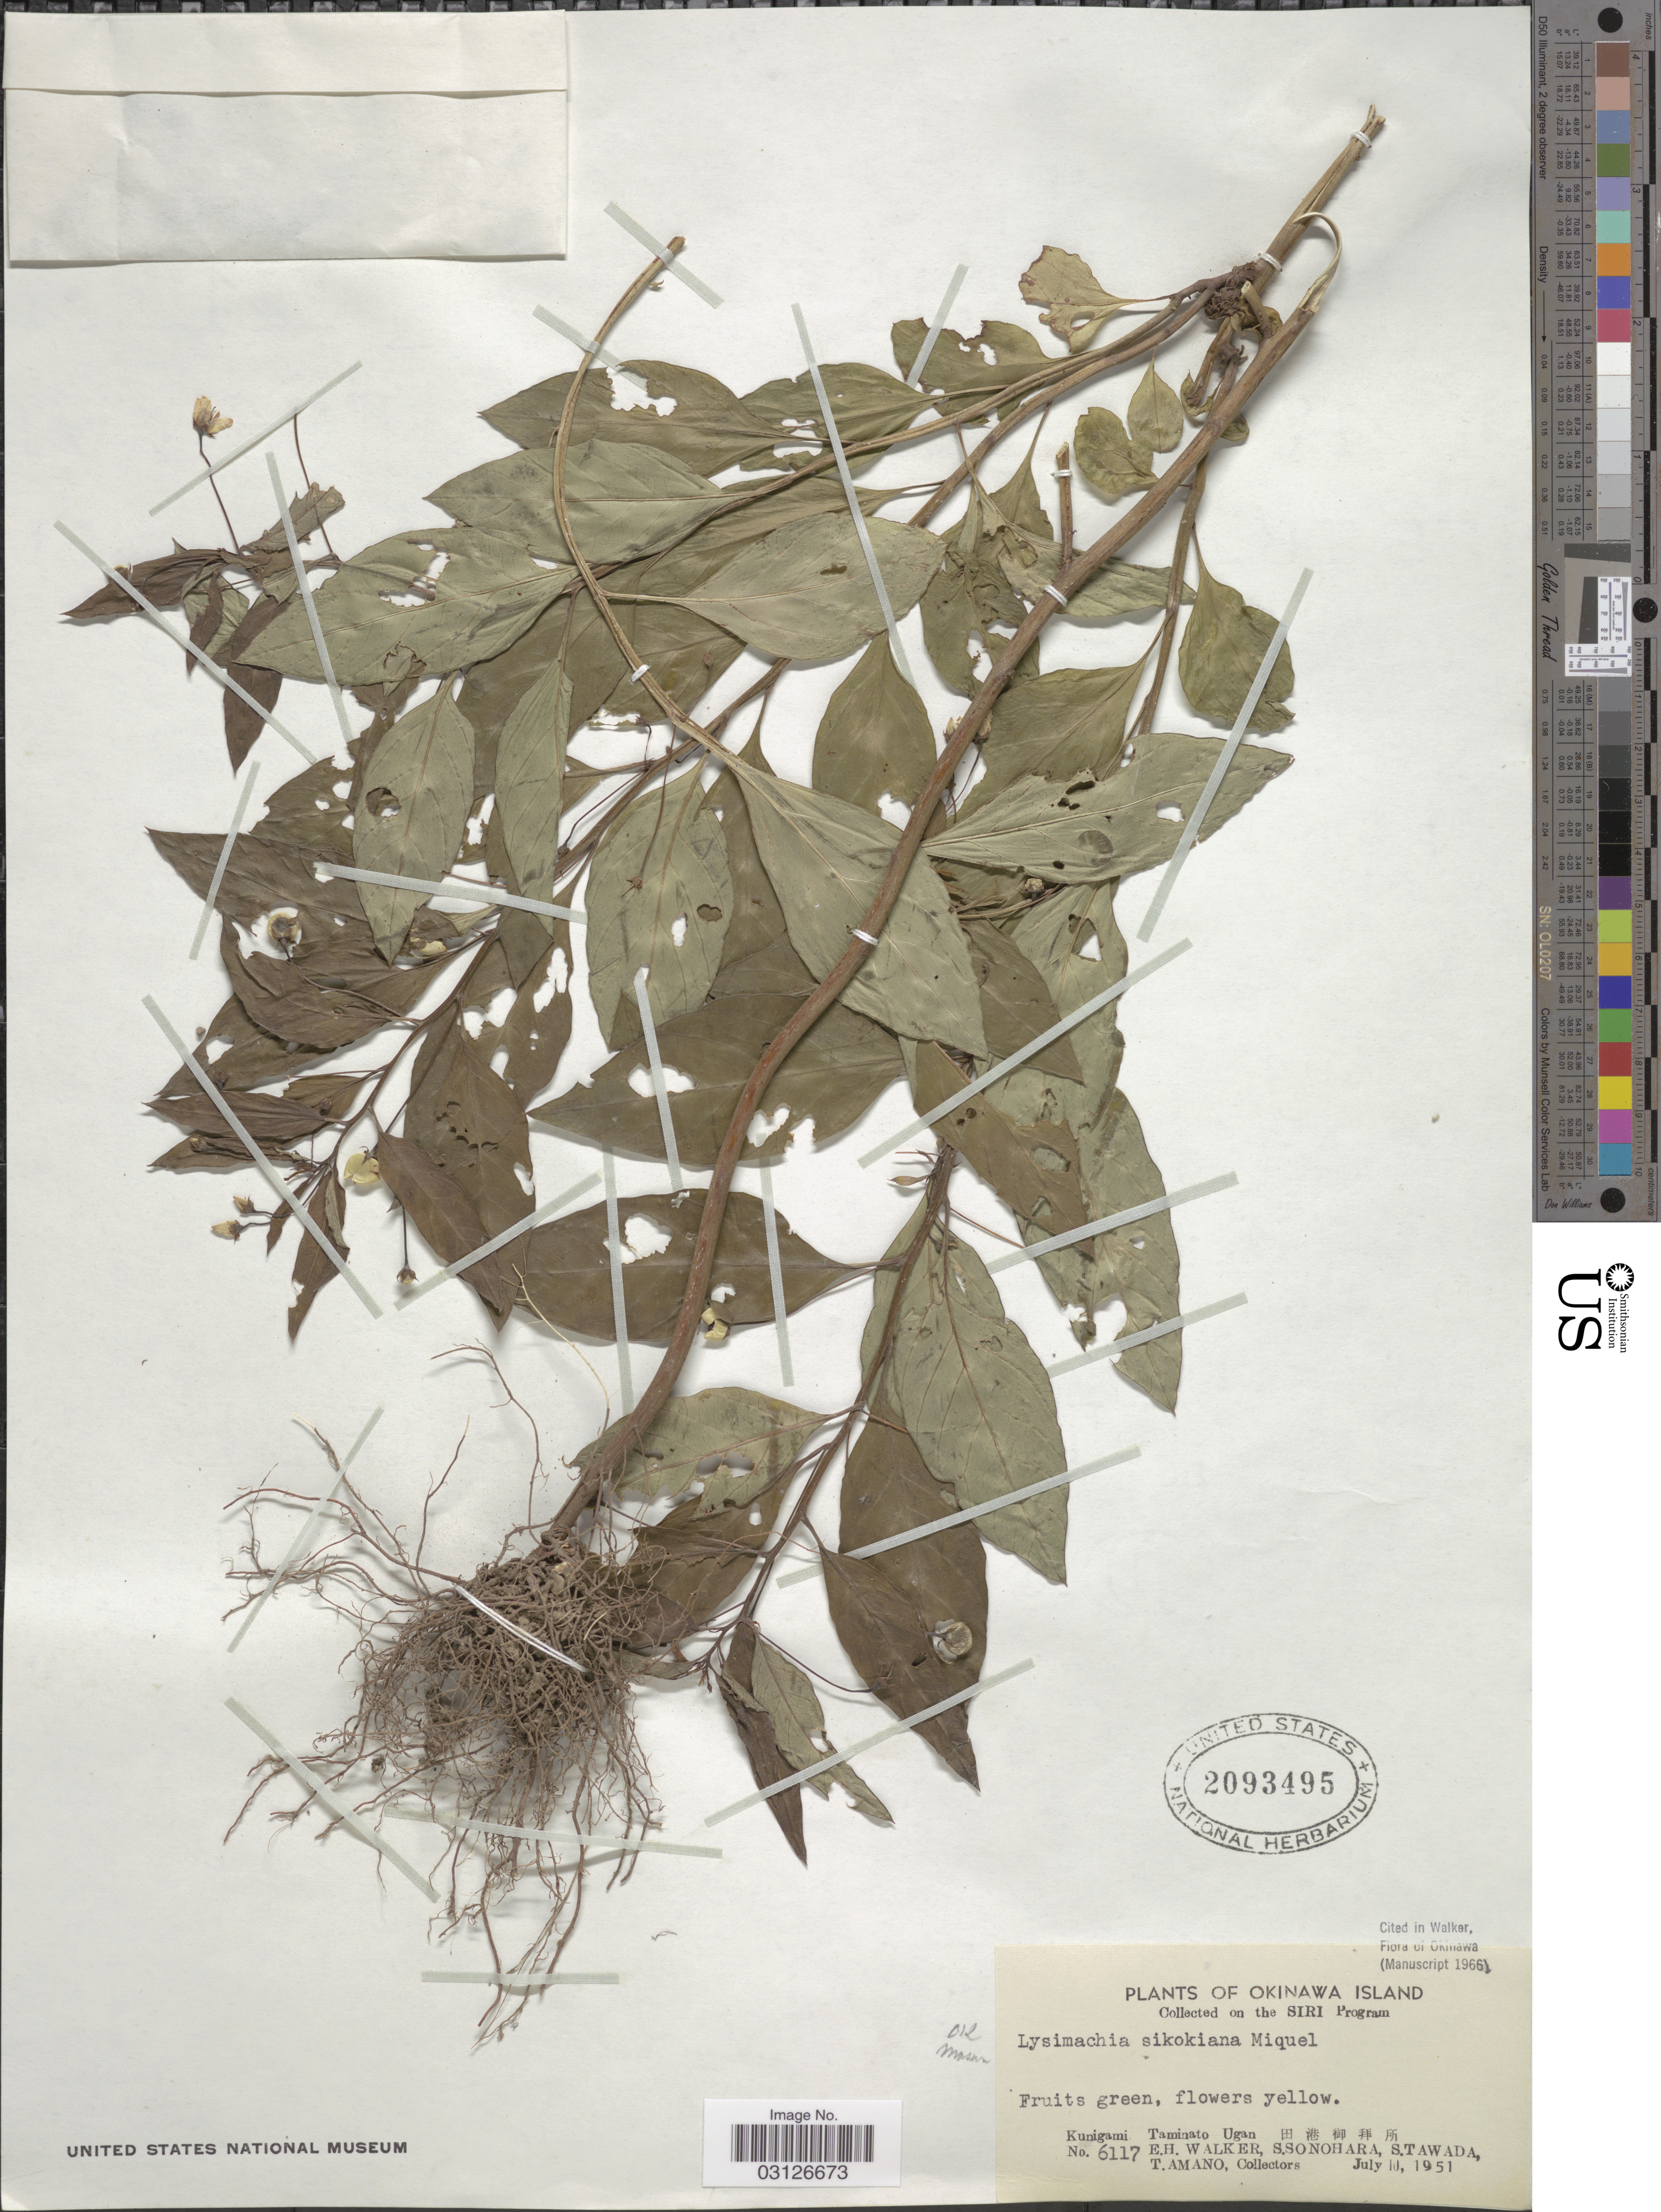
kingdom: Plantae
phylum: Tracheophyta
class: Magnoliopsida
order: Ericales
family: Primulaceae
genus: Lysimachia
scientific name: Lysimachia sikokiana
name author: Miq.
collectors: E. H. Walker, S. Sonohara, S. Tawada & T. Amano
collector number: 6117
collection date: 1951-07-10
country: Japan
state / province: Okinawa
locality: Okinawa Island. Kunigama Taminato Ugan X.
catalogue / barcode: US 2093495